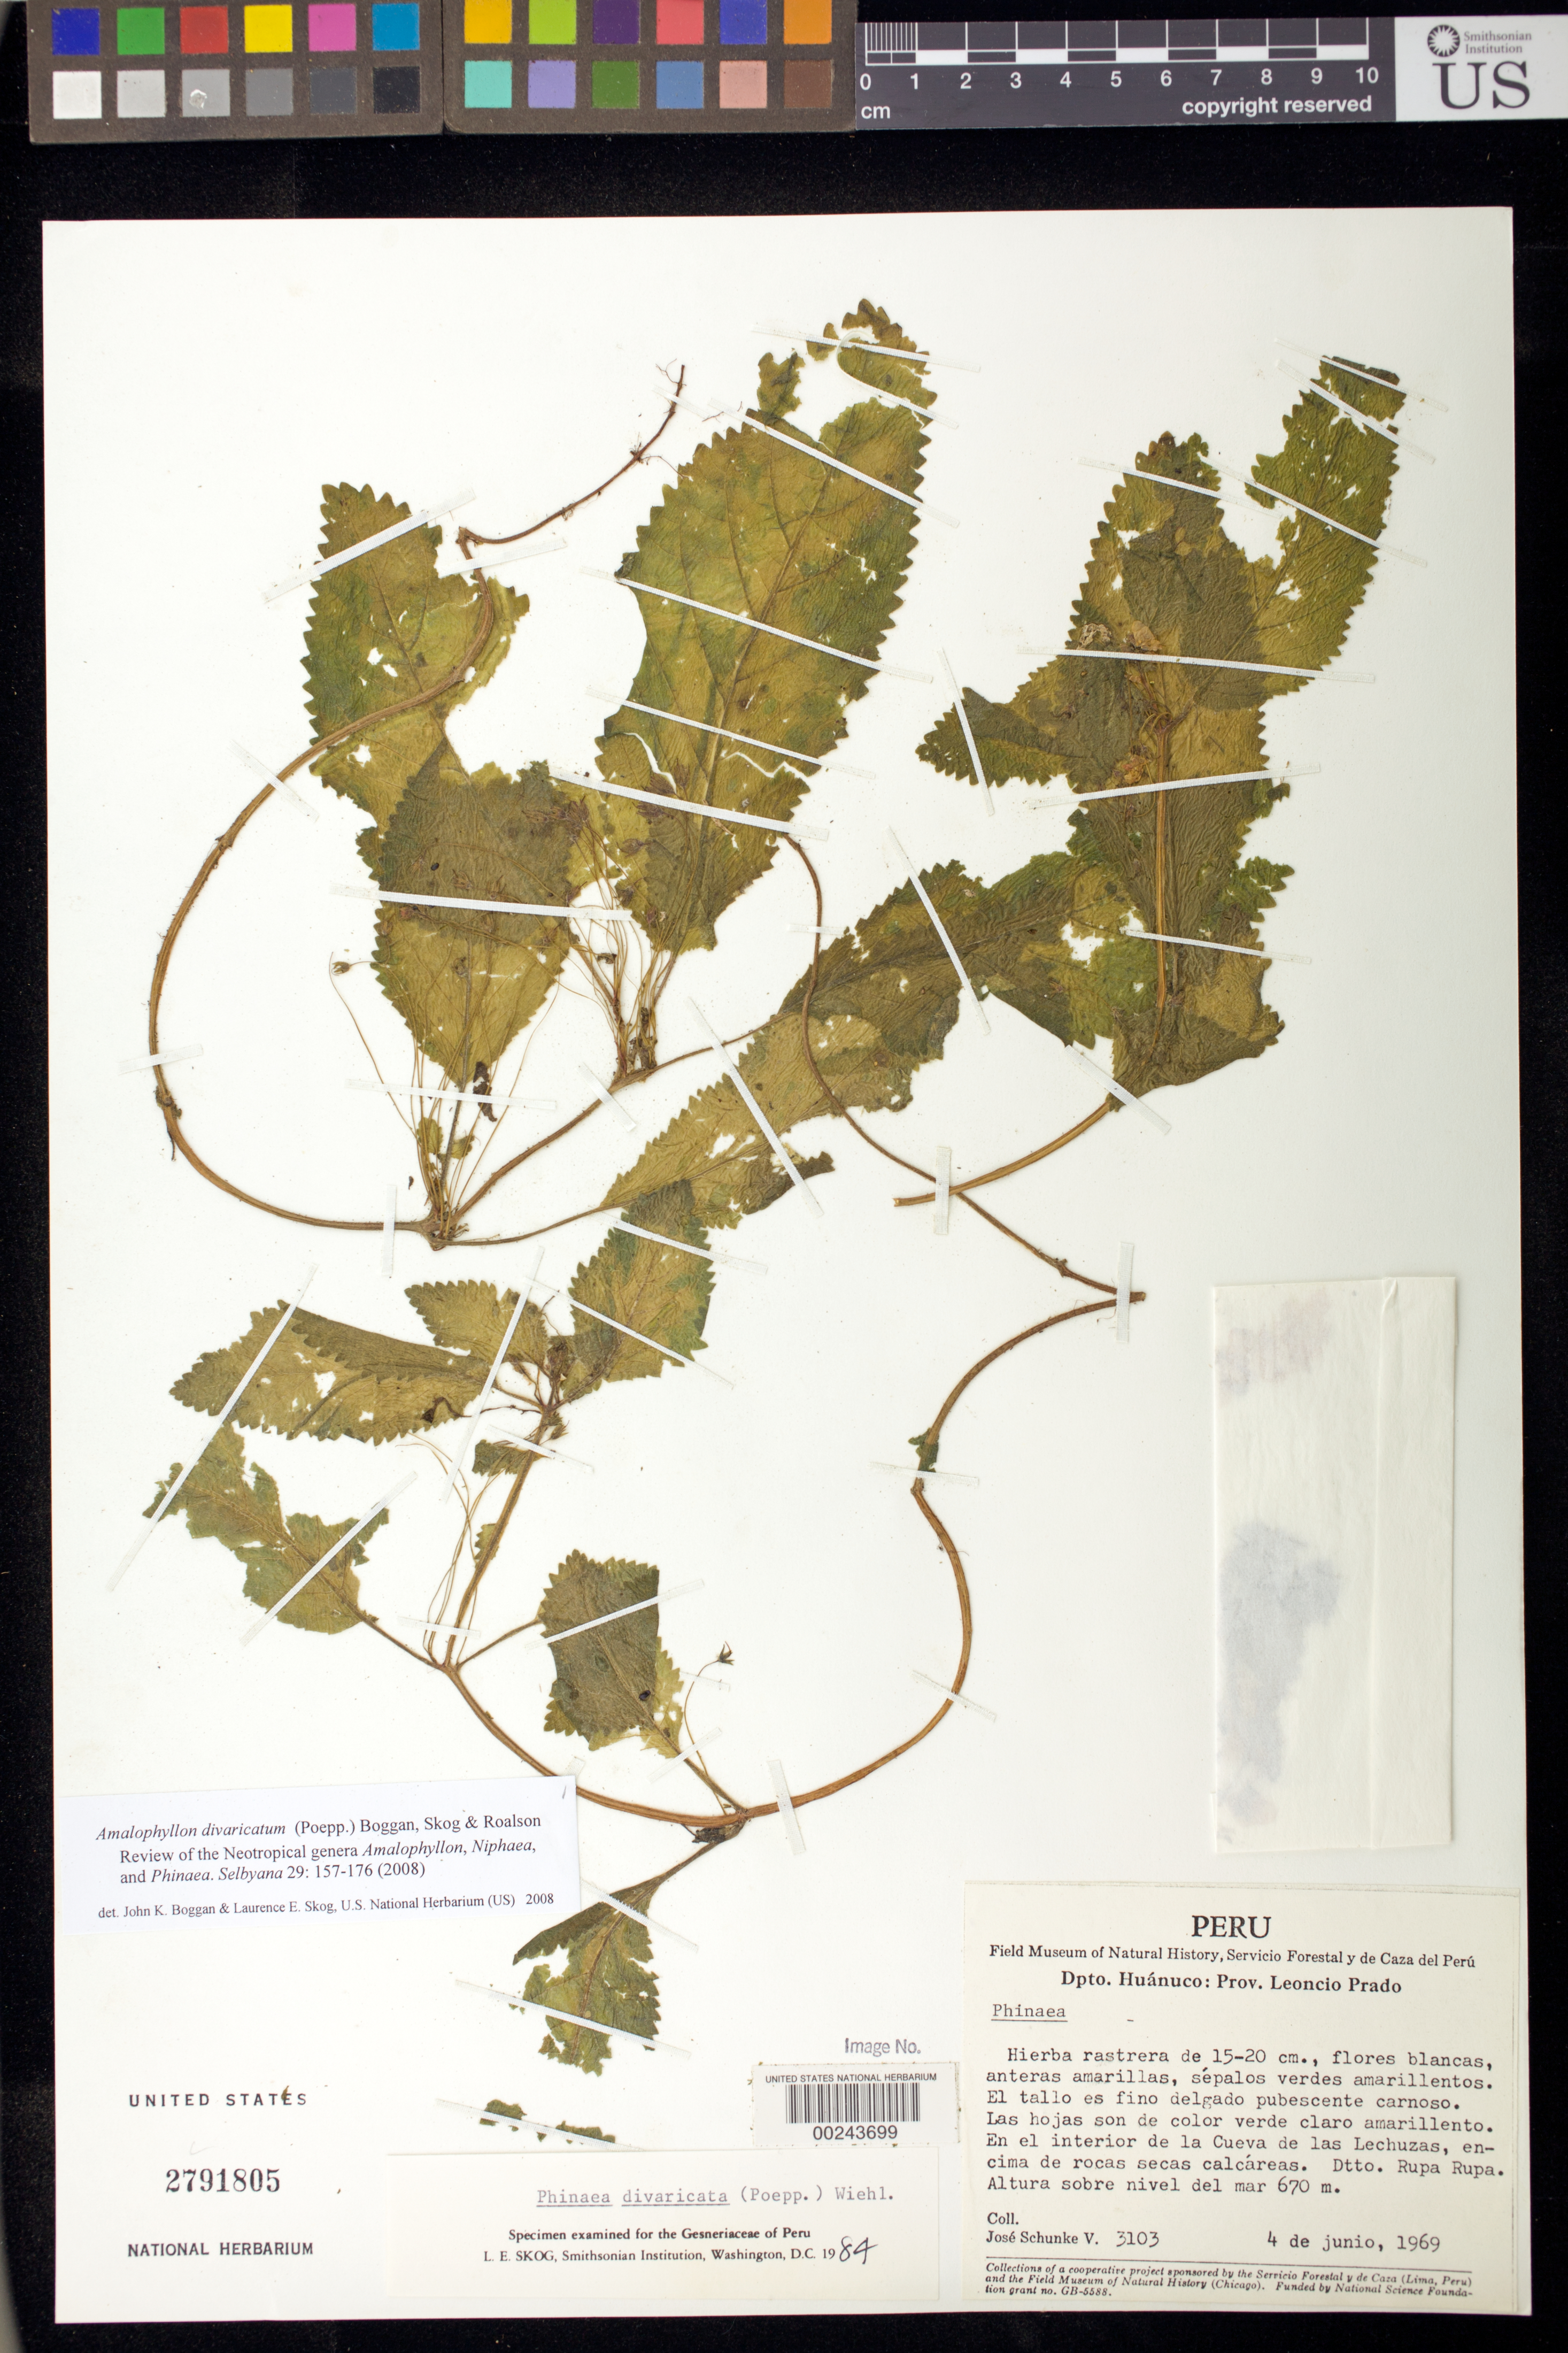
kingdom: Plantae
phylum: Tracheophyta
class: Magnoliopsida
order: Lamiales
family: Gesneriaceae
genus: Amalophyllon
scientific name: Amalophyllon divaricatum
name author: (Poepp.) Boggan et al.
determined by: Boggan, J. K.; Skog, L. E.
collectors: J. Schunke Vigo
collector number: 3103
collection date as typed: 04 Jun 1969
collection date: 1969-06-04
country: Peru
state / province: Huánuco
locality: Dpto. Huánuco: Prov. Leoncio Prado. Dtto. Rupa Rupa, en el interior de la Cueva de las Lechuzas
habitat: En el interior de la Cueva de las Lechuzas… encima de rocas secas calcáreas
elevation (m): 670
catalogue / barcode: US 2791805